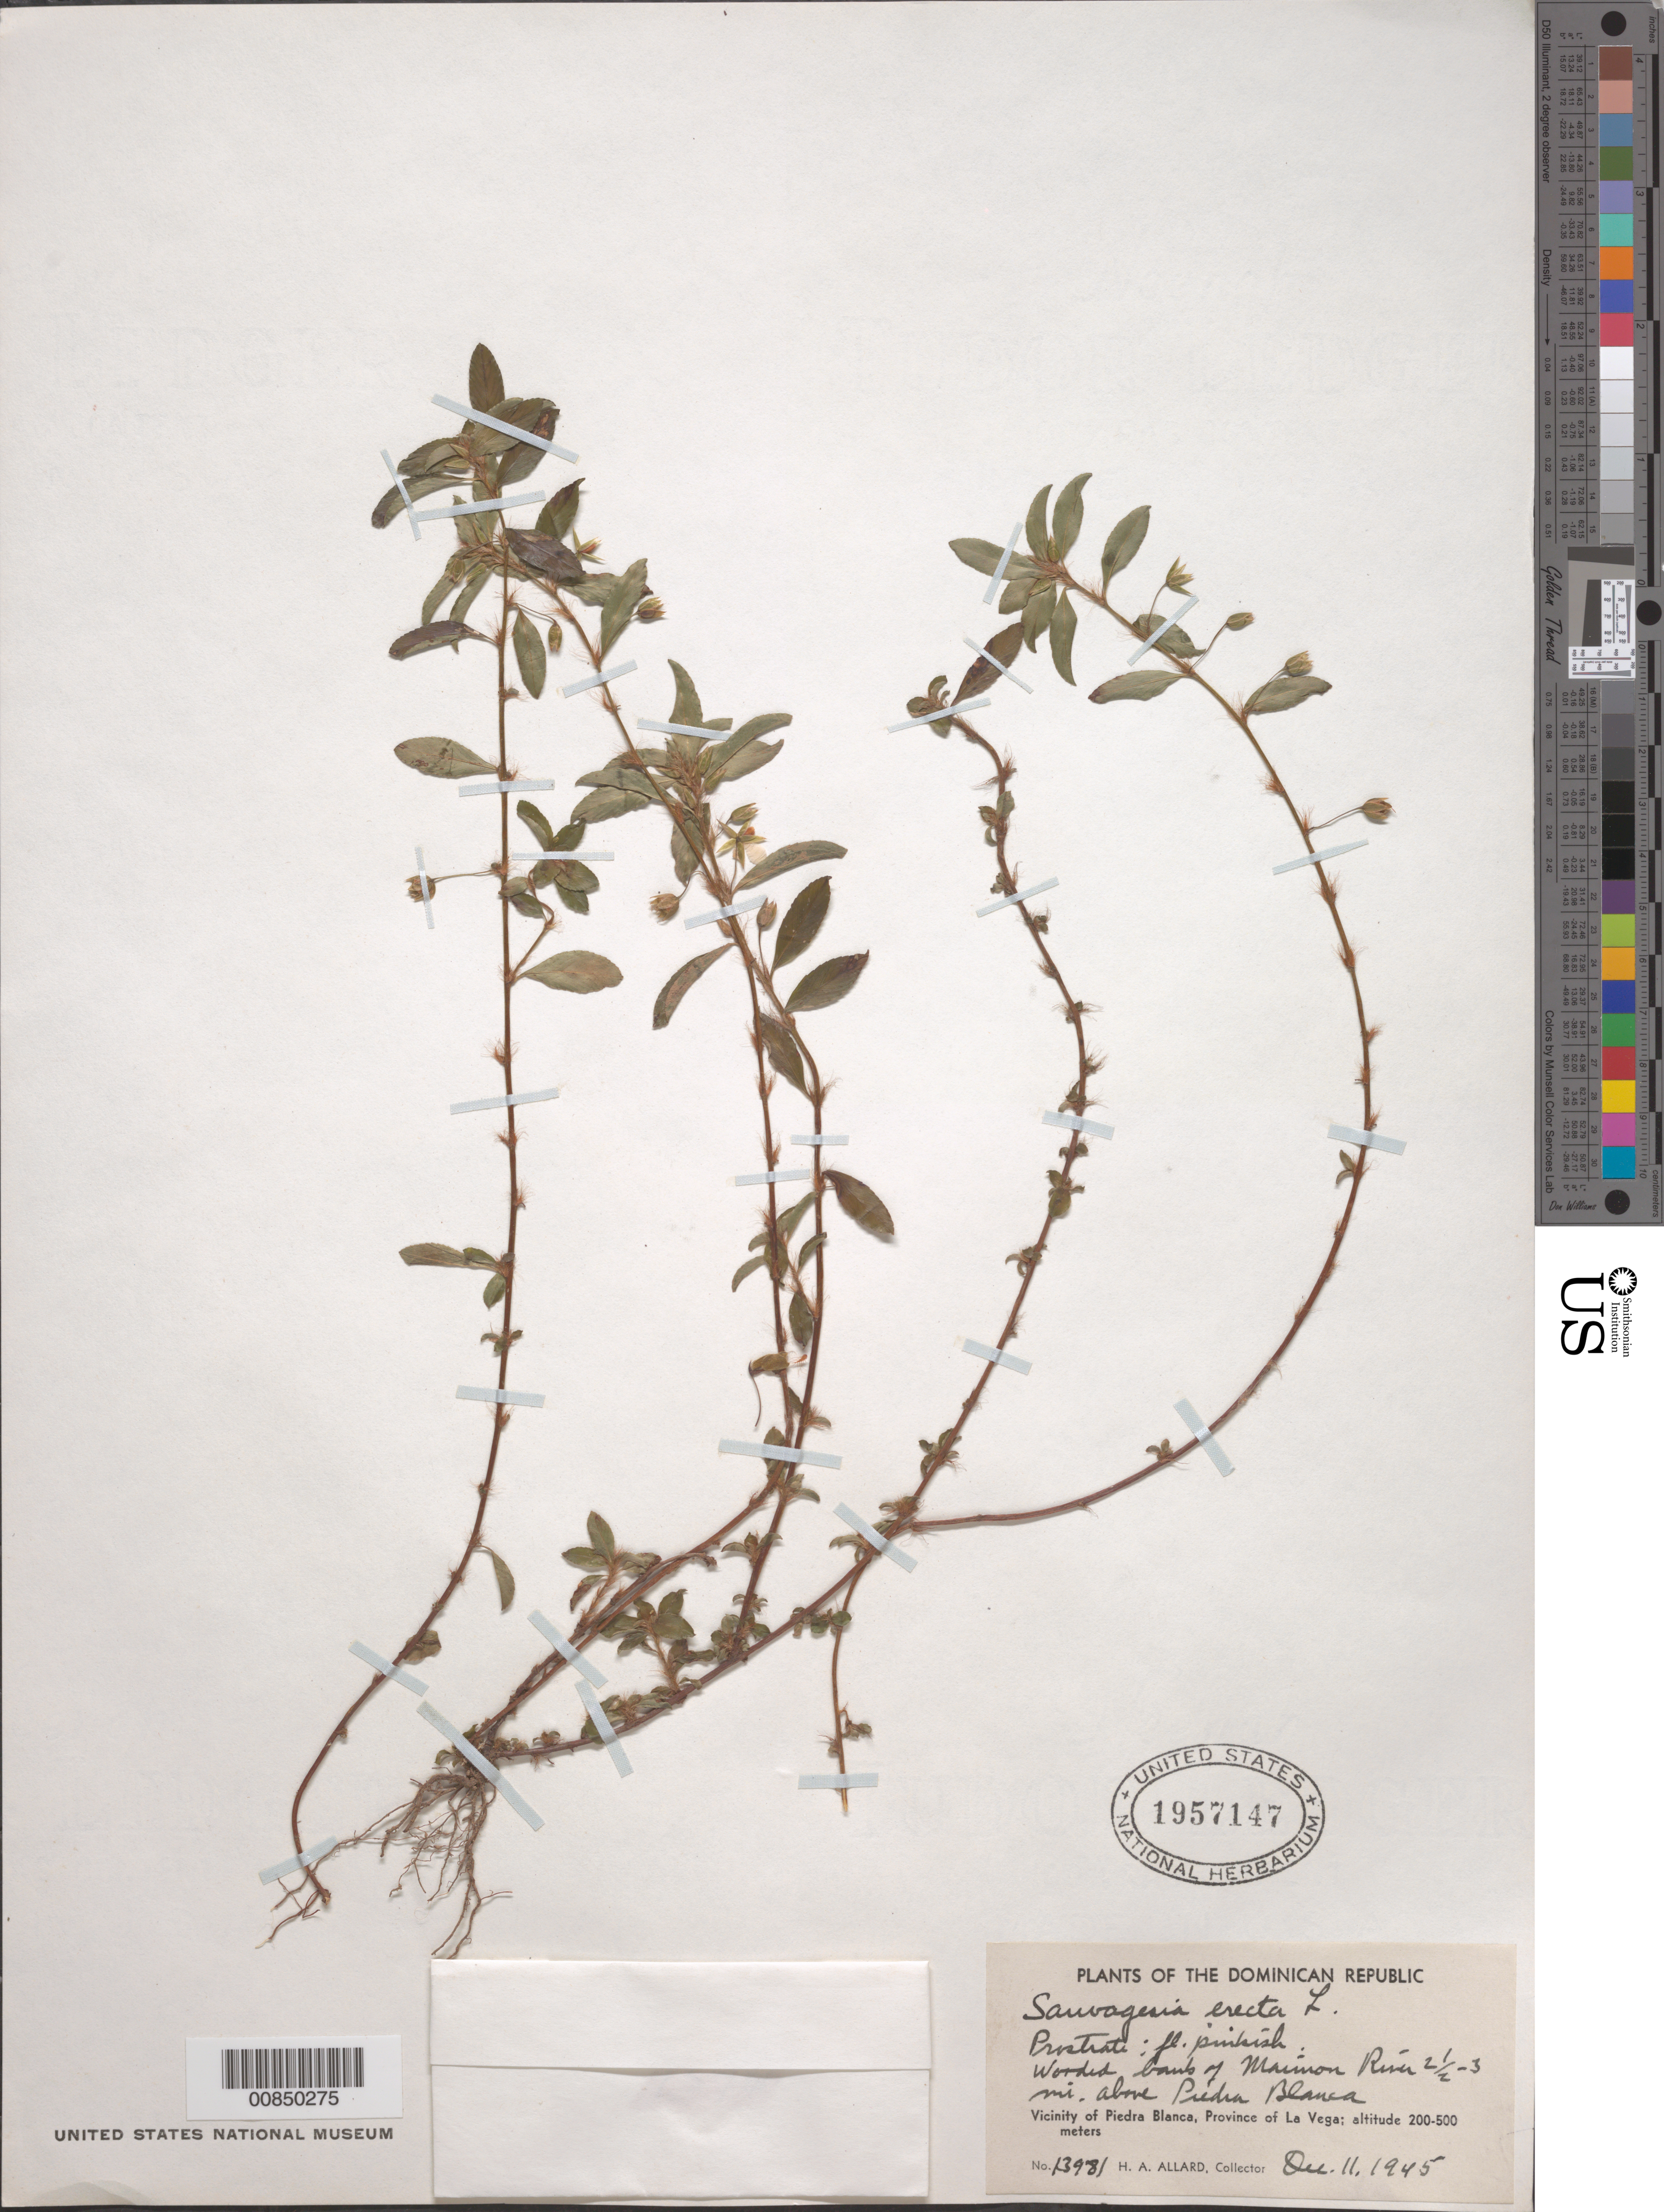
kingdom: Plantae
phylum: Tracheophyta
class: Magnoliopsida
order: Malpighiales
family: Ochnaceae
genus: Sauvagesia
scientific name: Sauvagesia erecta subsp. erecta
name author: L.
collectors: H. A. Allard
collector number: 13981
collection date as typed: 11 Dec 1945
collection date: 1945-12-11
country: Dominican Republic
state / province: La Vega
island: Hispaniola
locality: Vicinity of Piedra Blanca, Maimon River, 2.5-3 miles above town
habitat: Wooded river bank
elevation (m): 200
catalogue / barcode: US 1957147